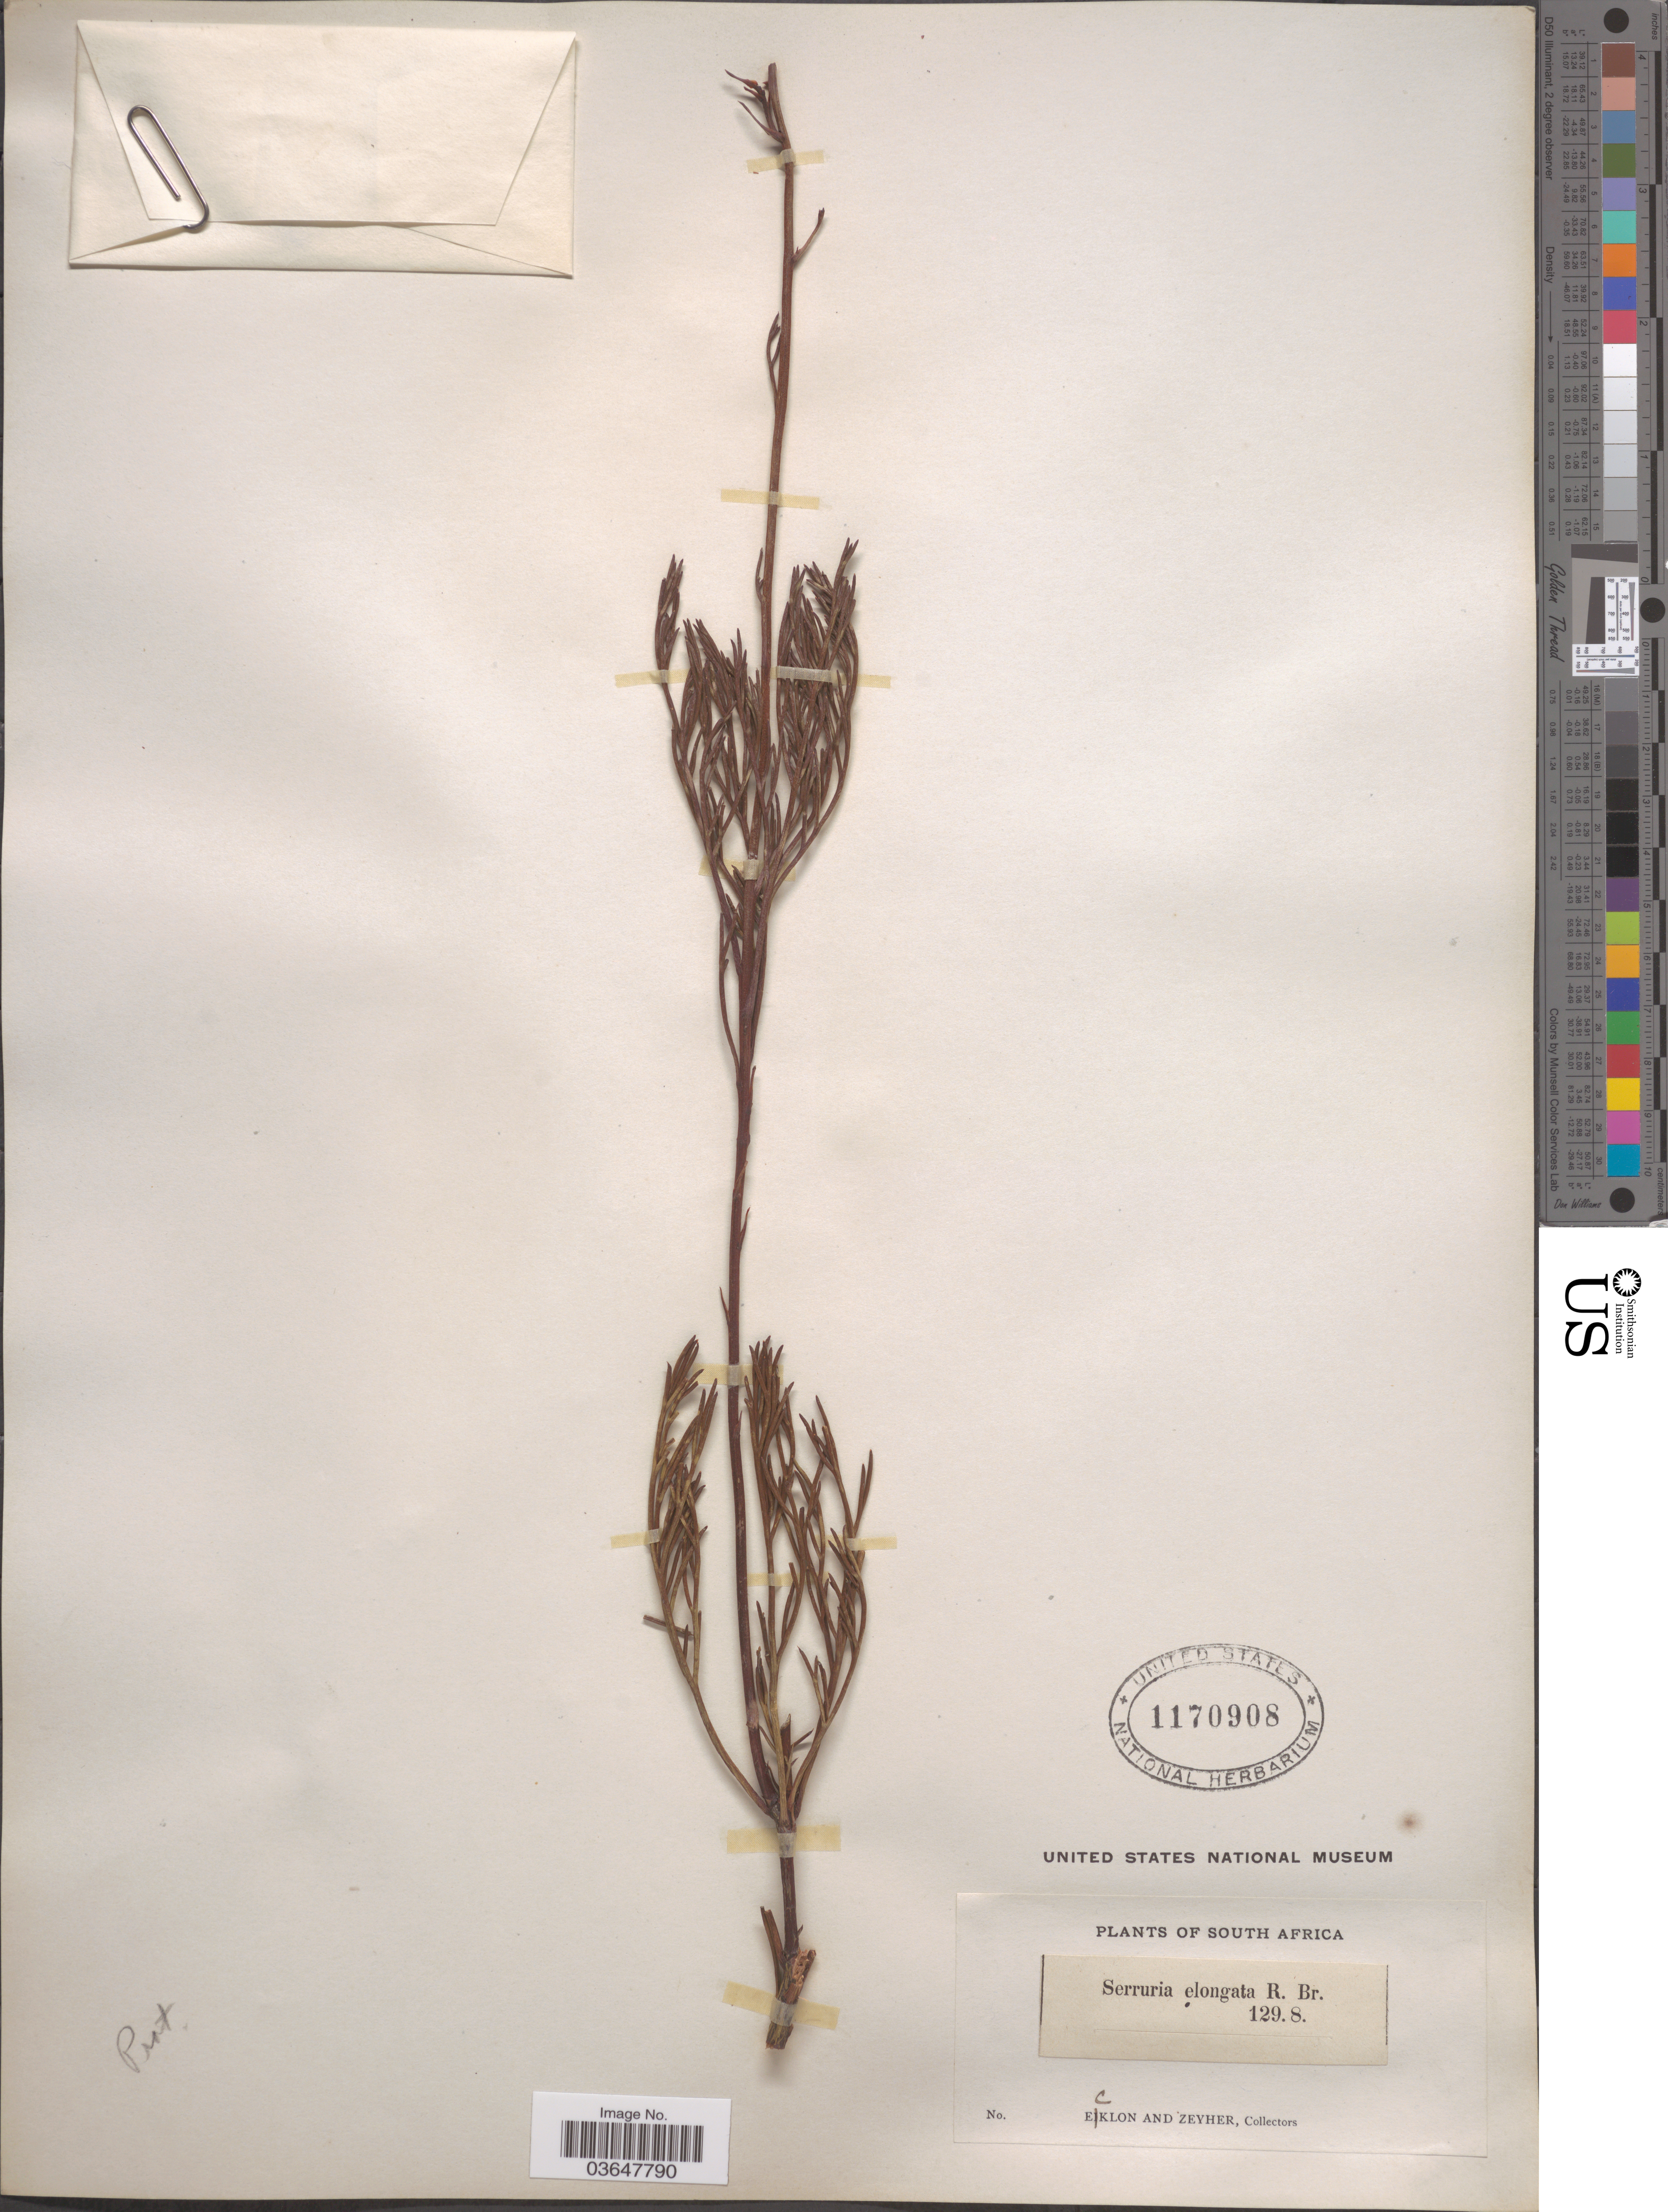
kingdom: Plantae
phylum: Tracheophyta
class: Magnoliopsida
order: Proteales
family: Proteaceae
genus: Serruria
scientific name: Serruria elongata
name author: R. Br.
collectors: -. Ecklon & -. Zeyher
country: South Africa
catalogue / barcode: US 1170908